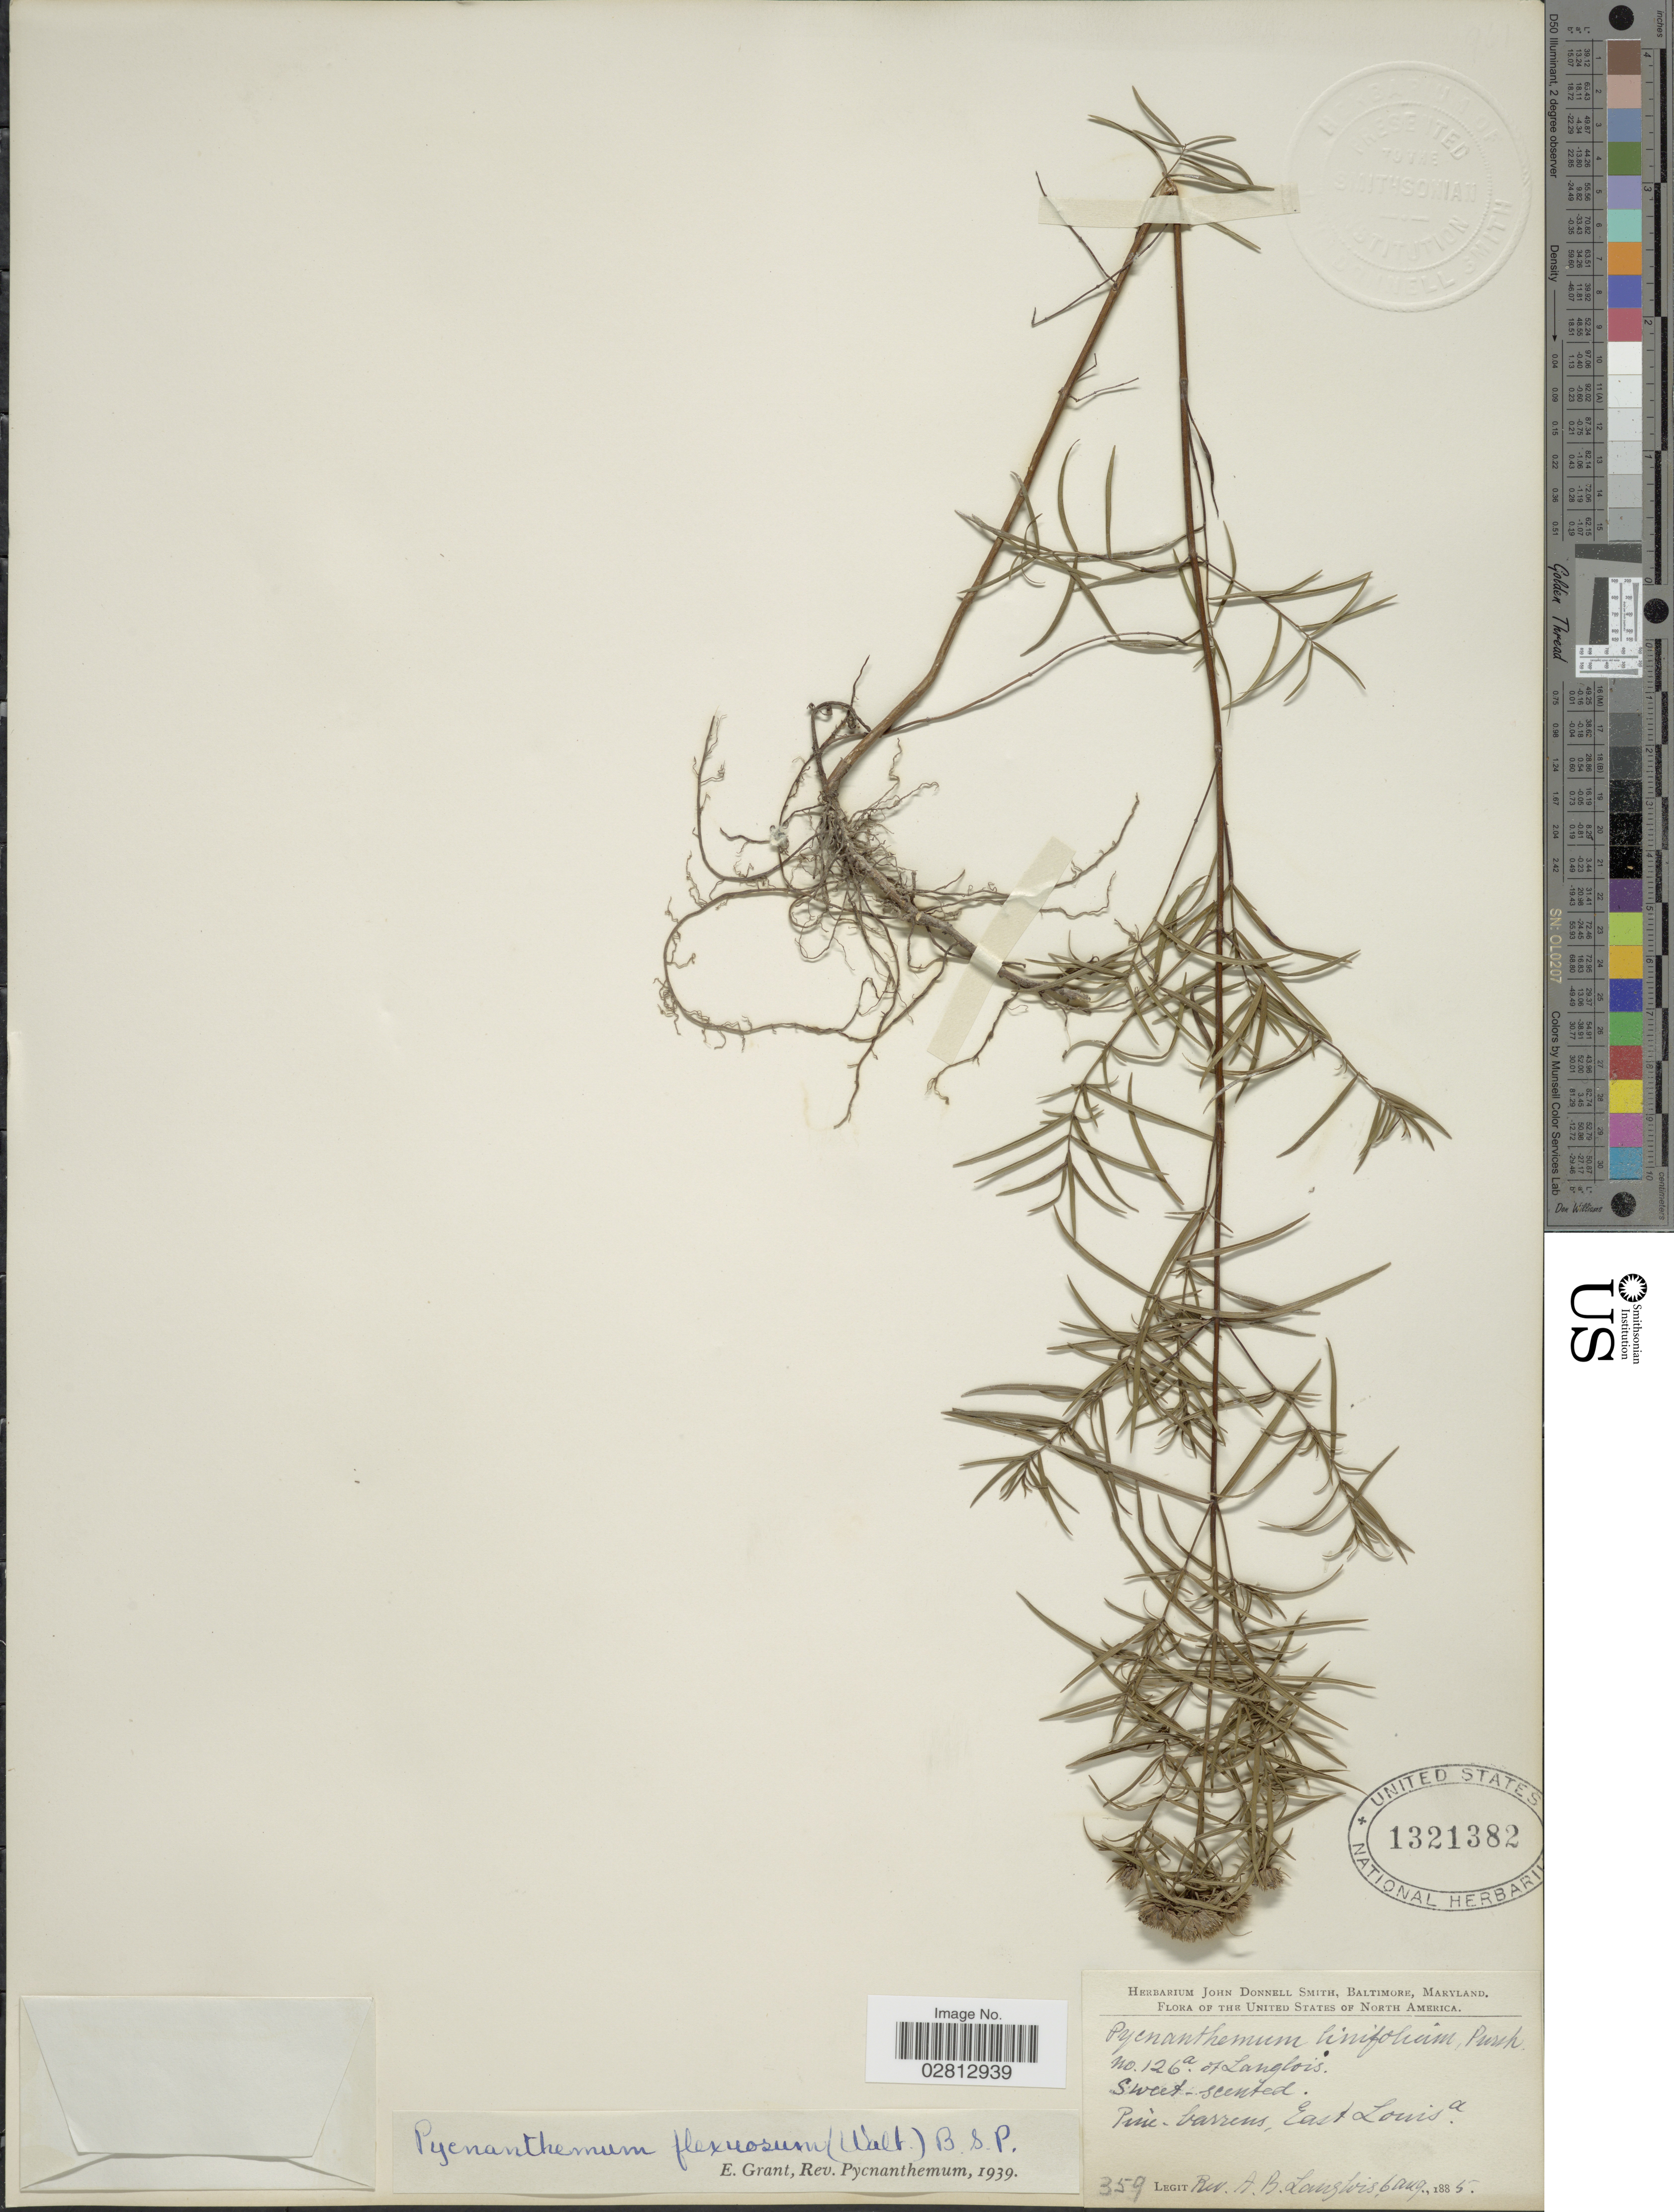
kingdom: Plantae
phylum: Tracheophyta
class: Magnoliopsida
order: Lamiales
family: Lamiaceae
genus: Pycnanthemum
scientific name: Pycnanthemum tenuifolium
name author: Schrad.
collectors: A. B. Langlois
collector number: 126a/359?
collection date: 1885-08-06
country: United States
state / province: Louisiana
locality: Pine-barrens, East Louisa.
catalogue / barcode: US 1321382